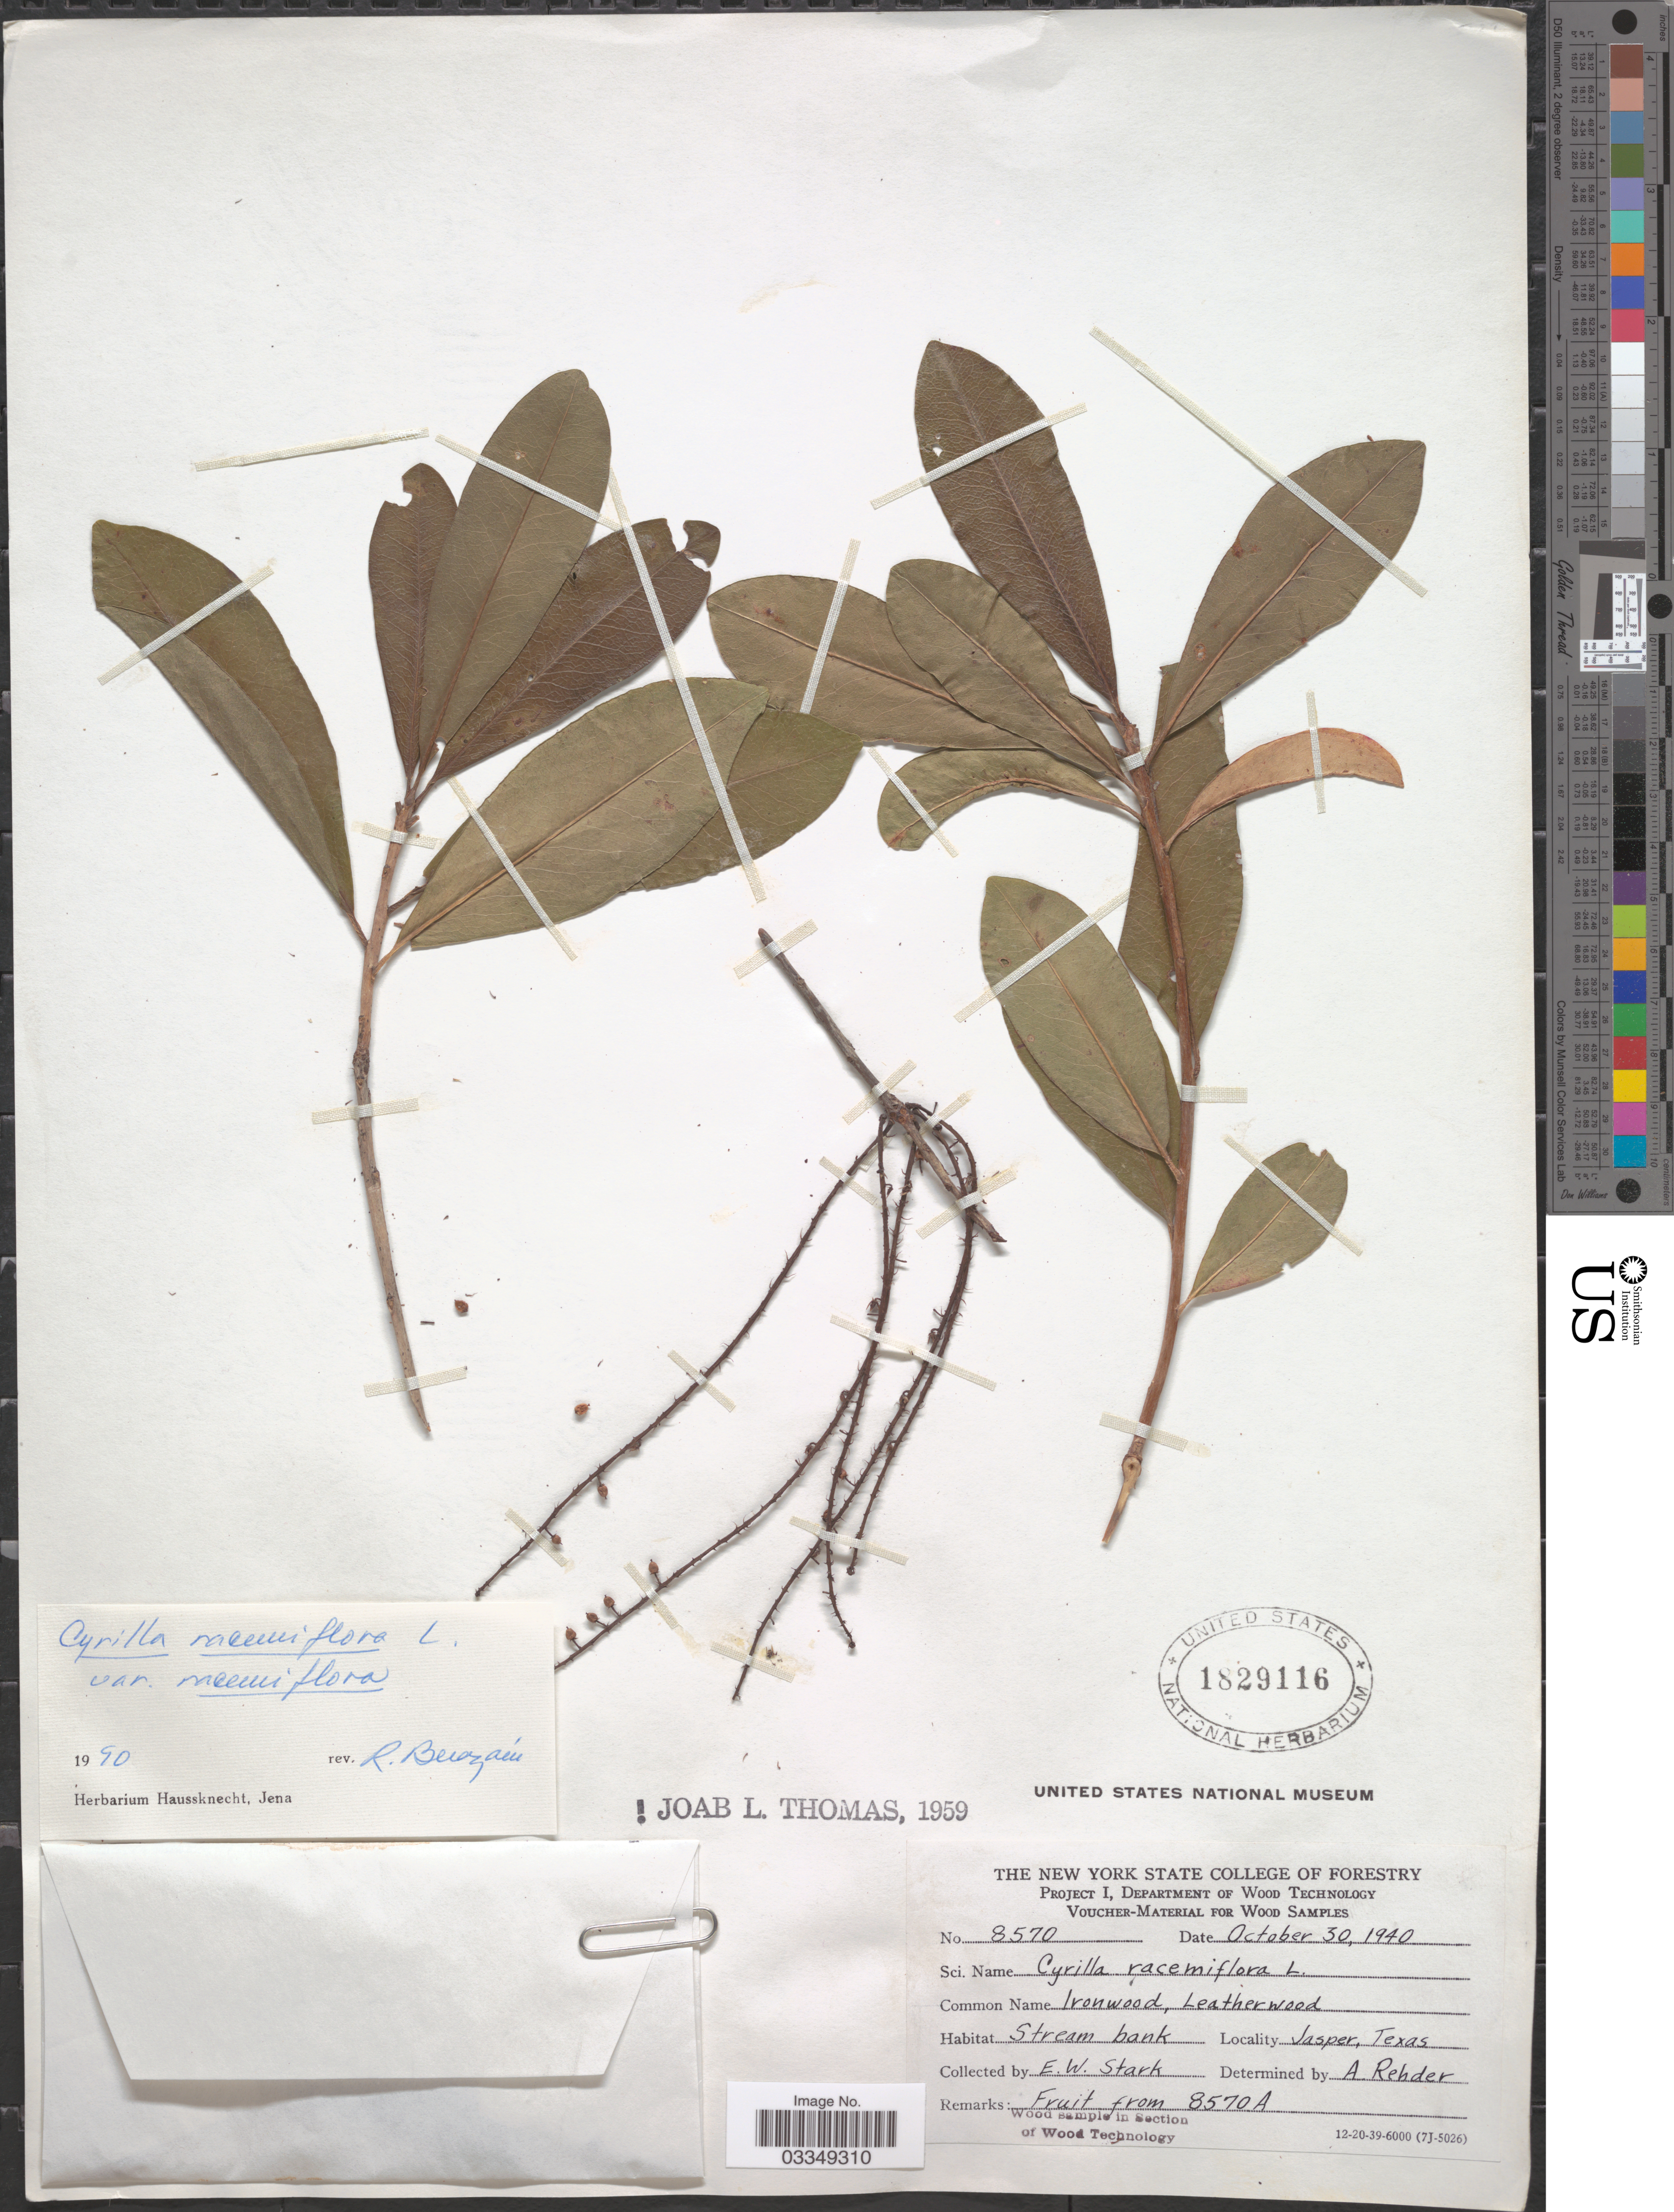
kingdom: Plantae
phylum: Tracheophyta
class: Magnoliopsida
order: Ericales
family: Cyrillaceae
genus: Cyrilla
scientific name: Cyrilla racemiflora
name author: L.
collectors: E. Stark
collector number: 8570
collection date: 1940-10-30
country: United States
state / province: Texas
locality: Jasper.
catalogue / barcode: US 1829116